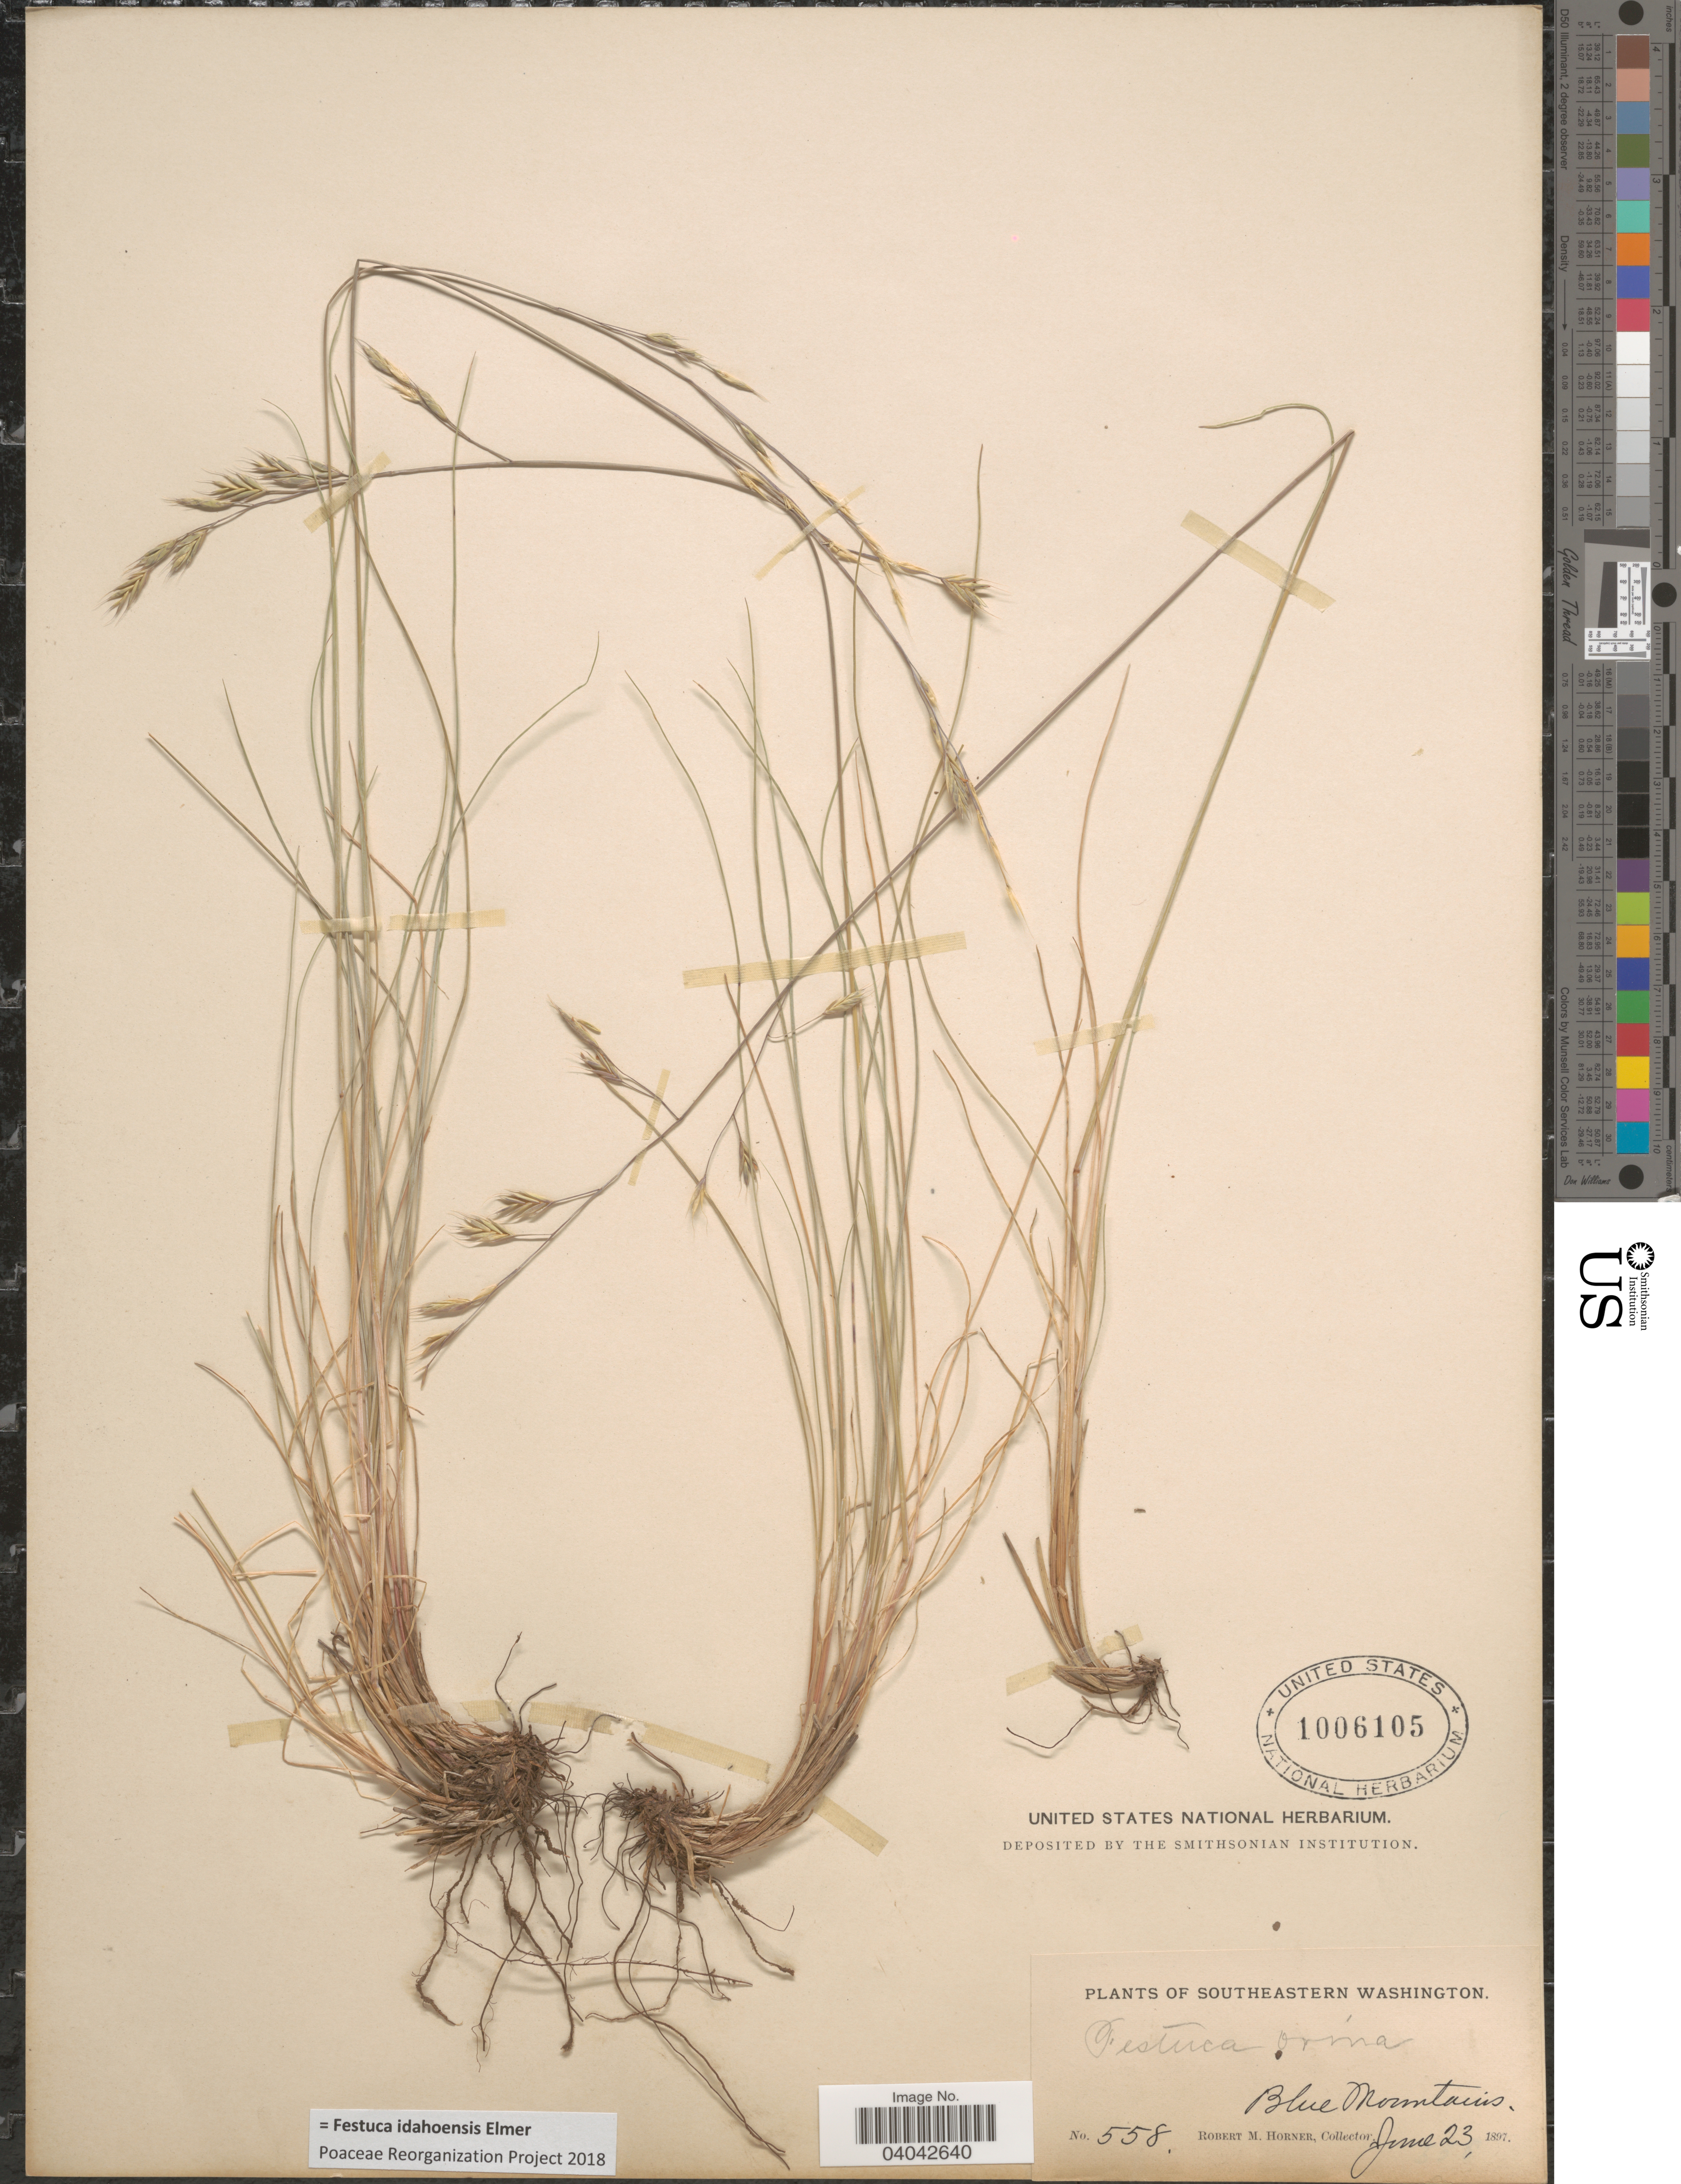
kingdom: Plantae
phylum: Tracheophyta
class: Liliopsida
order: Poales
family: Poaceae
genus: Festuca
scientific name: Festuca idahoensis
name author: Elmer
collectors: R. Horner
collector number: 558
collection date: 1897-06-23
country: United States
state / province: Washington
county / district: Clallam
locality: Southeastern Washington. Blue Mountains.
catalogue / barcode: US 1006105